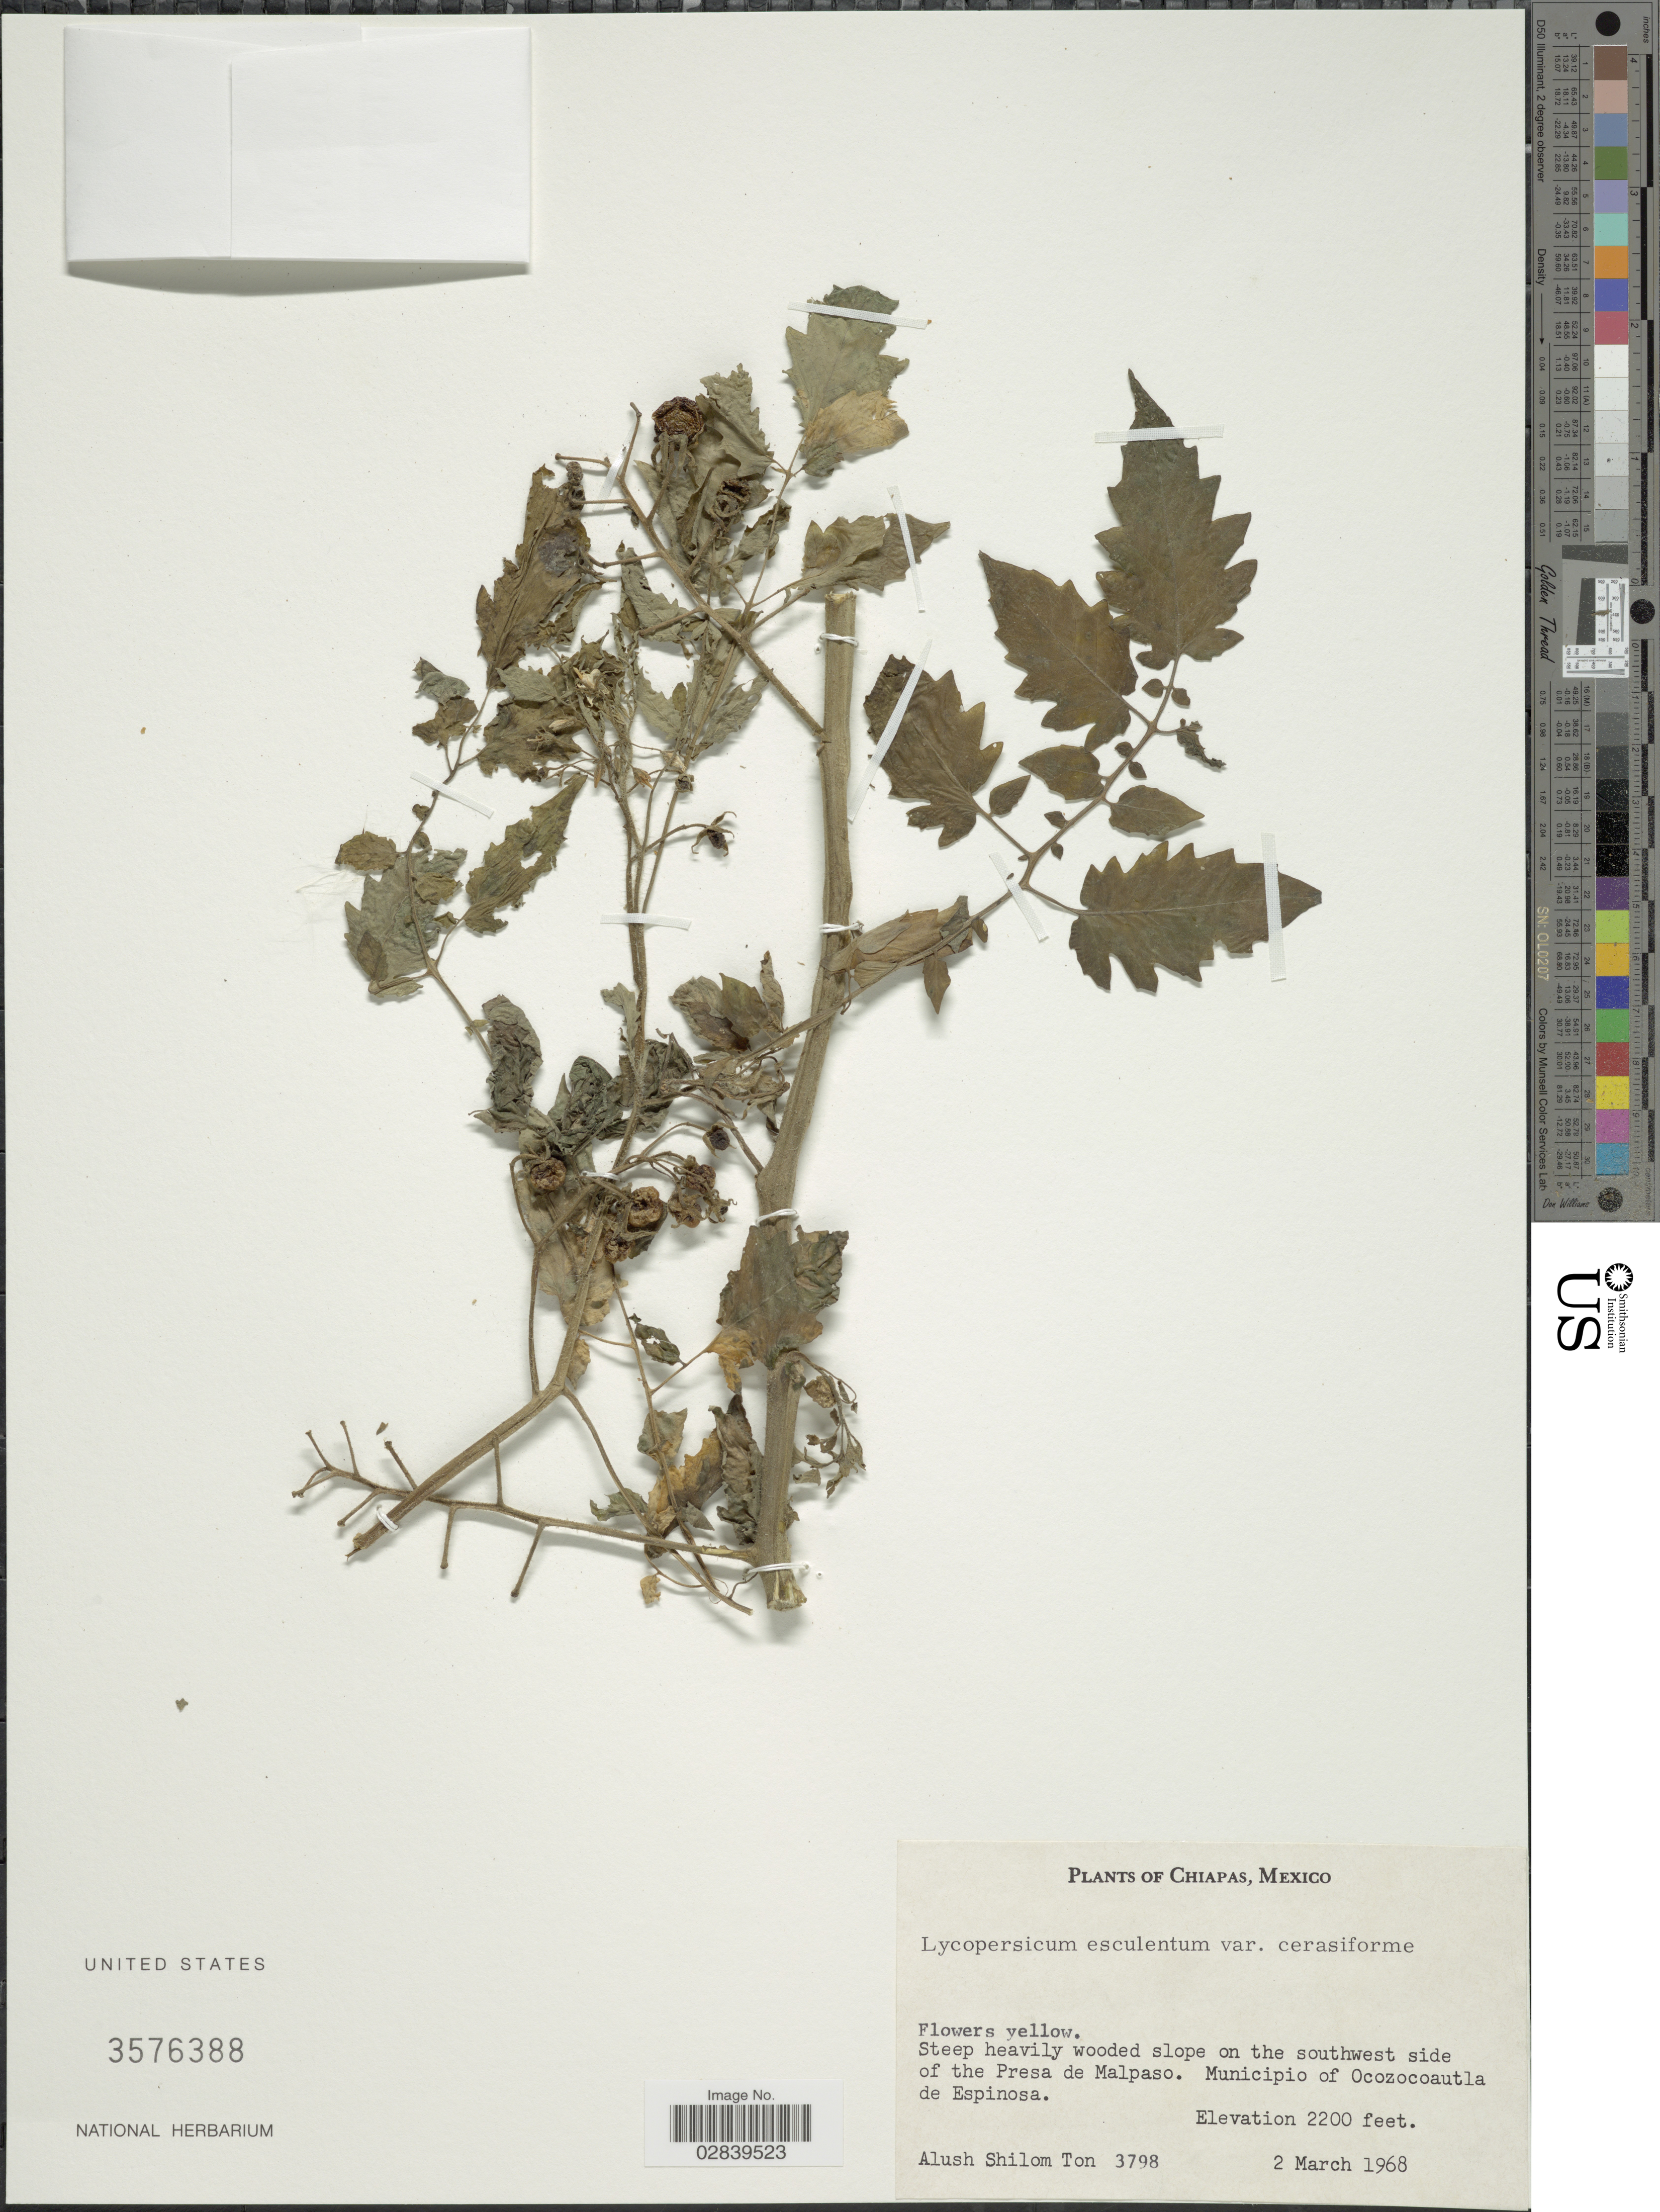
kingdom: Plantae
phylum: Tracheophyta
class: Magnoliopsida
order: Solanales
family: Solanaceae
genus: Lycopersicon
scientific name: Lycopersicon esculentum var. cerasiforme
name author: Alef.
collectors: A. M. Ton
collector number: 3798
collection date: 1968-03-02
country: Mexico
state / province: Chiapas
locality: On the southwest side of the Presa de Malpaso, Municipio of Ocozocoautla de Espinosa.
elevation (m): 671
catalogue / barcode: US 3576388